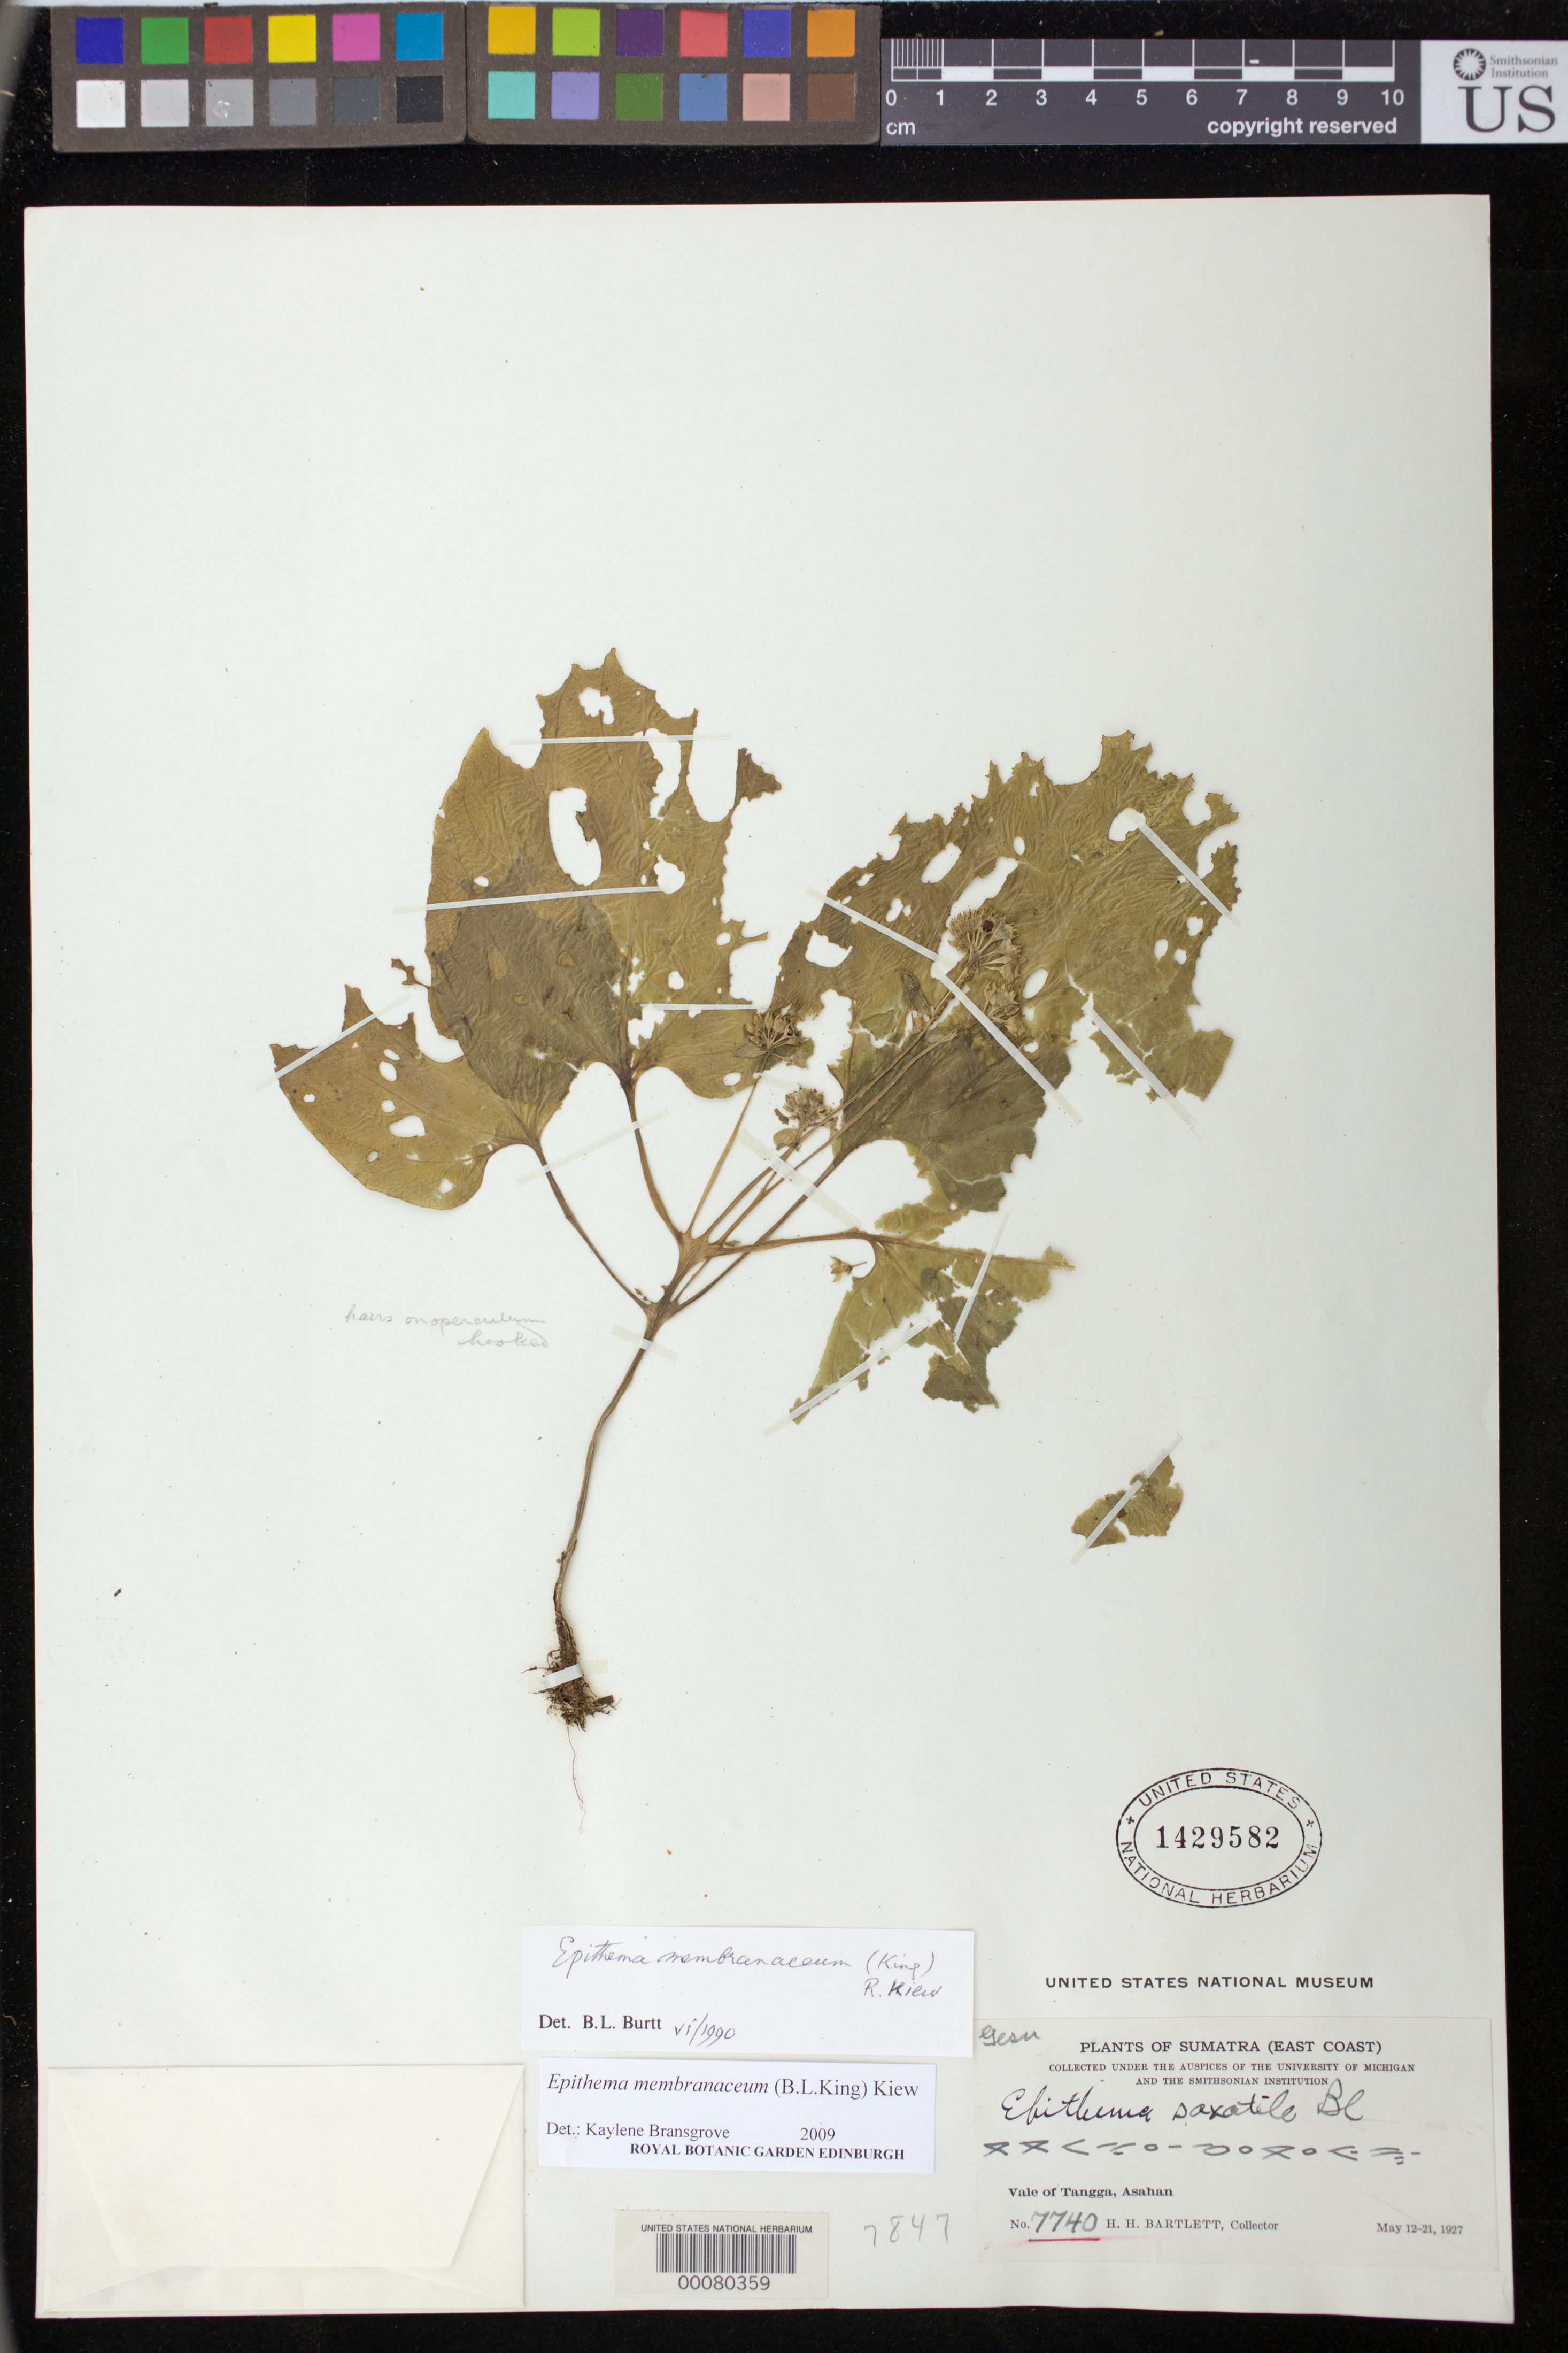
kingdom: Plantae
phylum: Tracheophyta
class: Magnoliopsida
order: Lamiales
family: Gesneriaceae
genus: Epithema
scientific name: Epithema membranaceum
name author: (King) Kiew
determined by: Burtt, B. L.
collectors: H. H. Bartlett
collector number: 7740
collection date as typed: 12-21 May 1927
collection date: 1927-05-12/1927-05-21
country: Indonesia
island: Sumatra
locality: Vale of tangga, asahan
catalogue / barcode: US 1429582